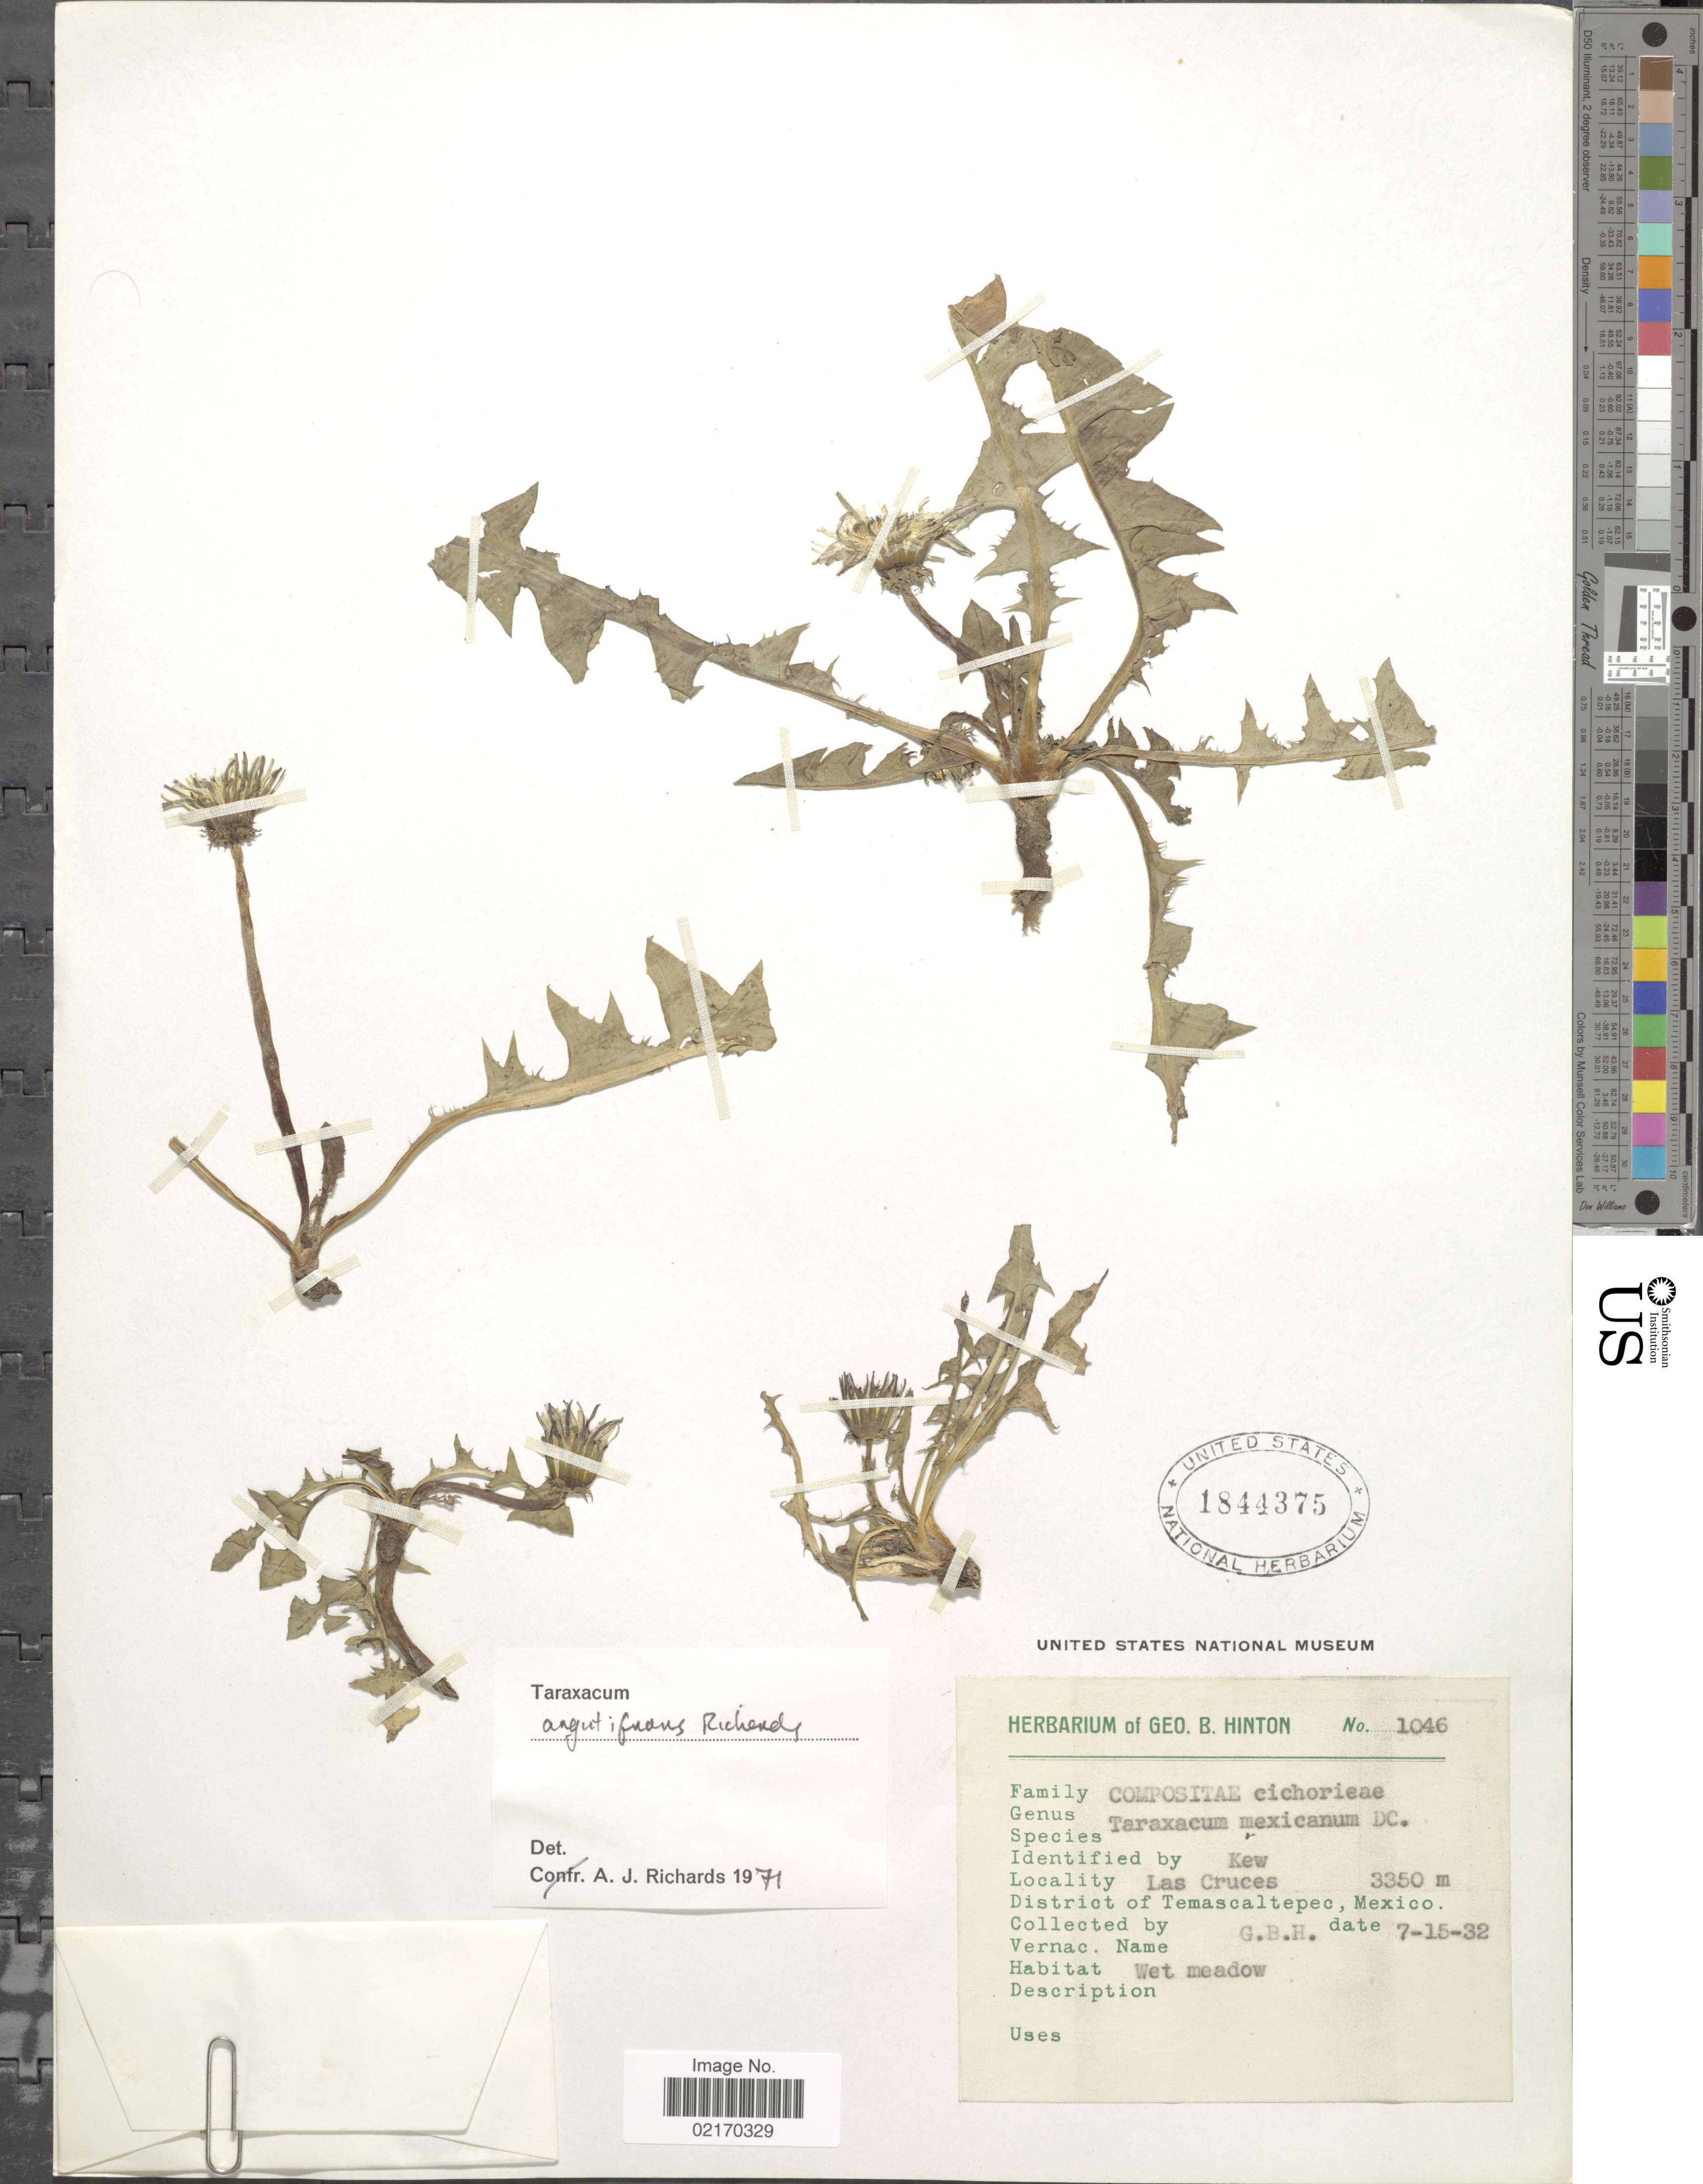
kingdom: Plantae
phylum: Tracheophyta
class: Magnoliopsida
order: Asterales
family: Asteraceae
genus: Taraxacum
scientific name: Taraxacum argutifrons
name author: A.J. Richards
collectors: G. B. Hinton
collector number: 1046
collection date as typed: Transcribed d/m/y: 15/7/32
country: Mexico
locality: Las Cruces. District of Temascaltepec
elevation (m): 3350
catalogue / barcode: US 1844375